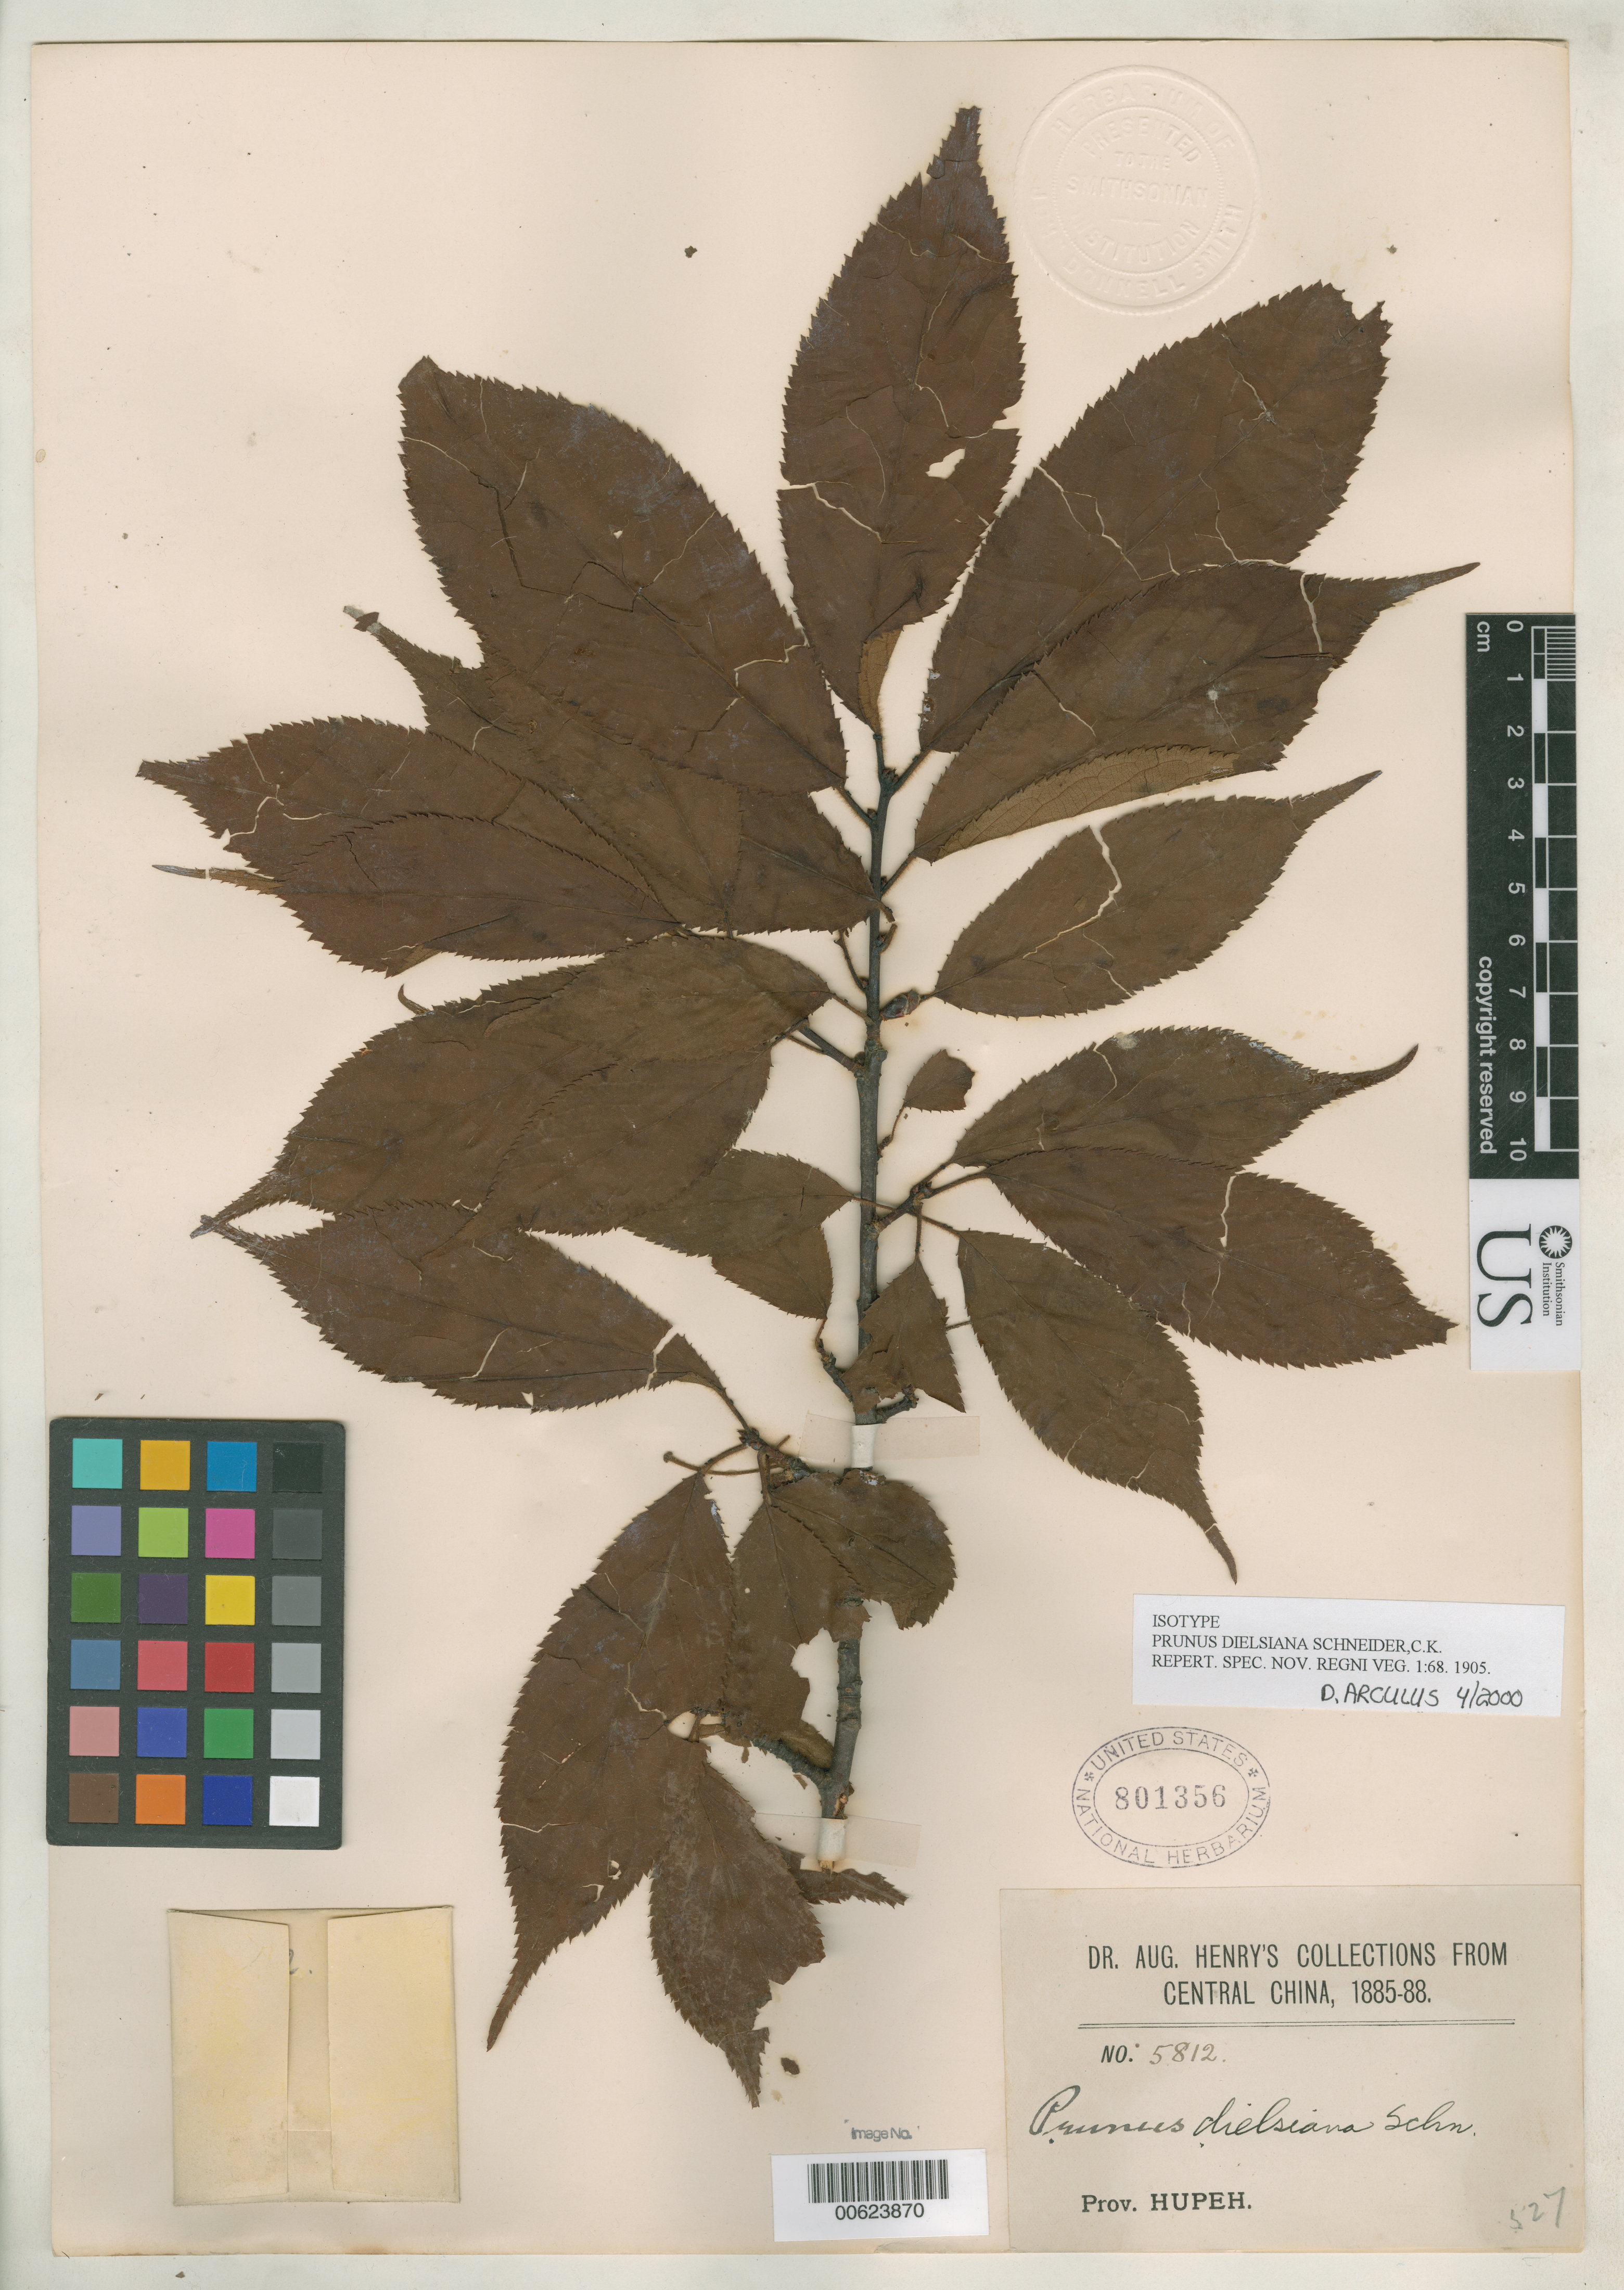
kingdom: Plantae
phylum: Tracheophyta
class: Magnoliopsida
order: Rosales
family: Rosaceae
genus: Prunus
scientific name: Prunus clarofolia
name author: C.K. Schneid.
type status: Isotype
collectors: A. Henry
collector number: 5812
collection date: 1885/1888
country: China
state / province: Hubei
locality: Central China. Prov. Hupeh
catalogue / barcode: US 801356